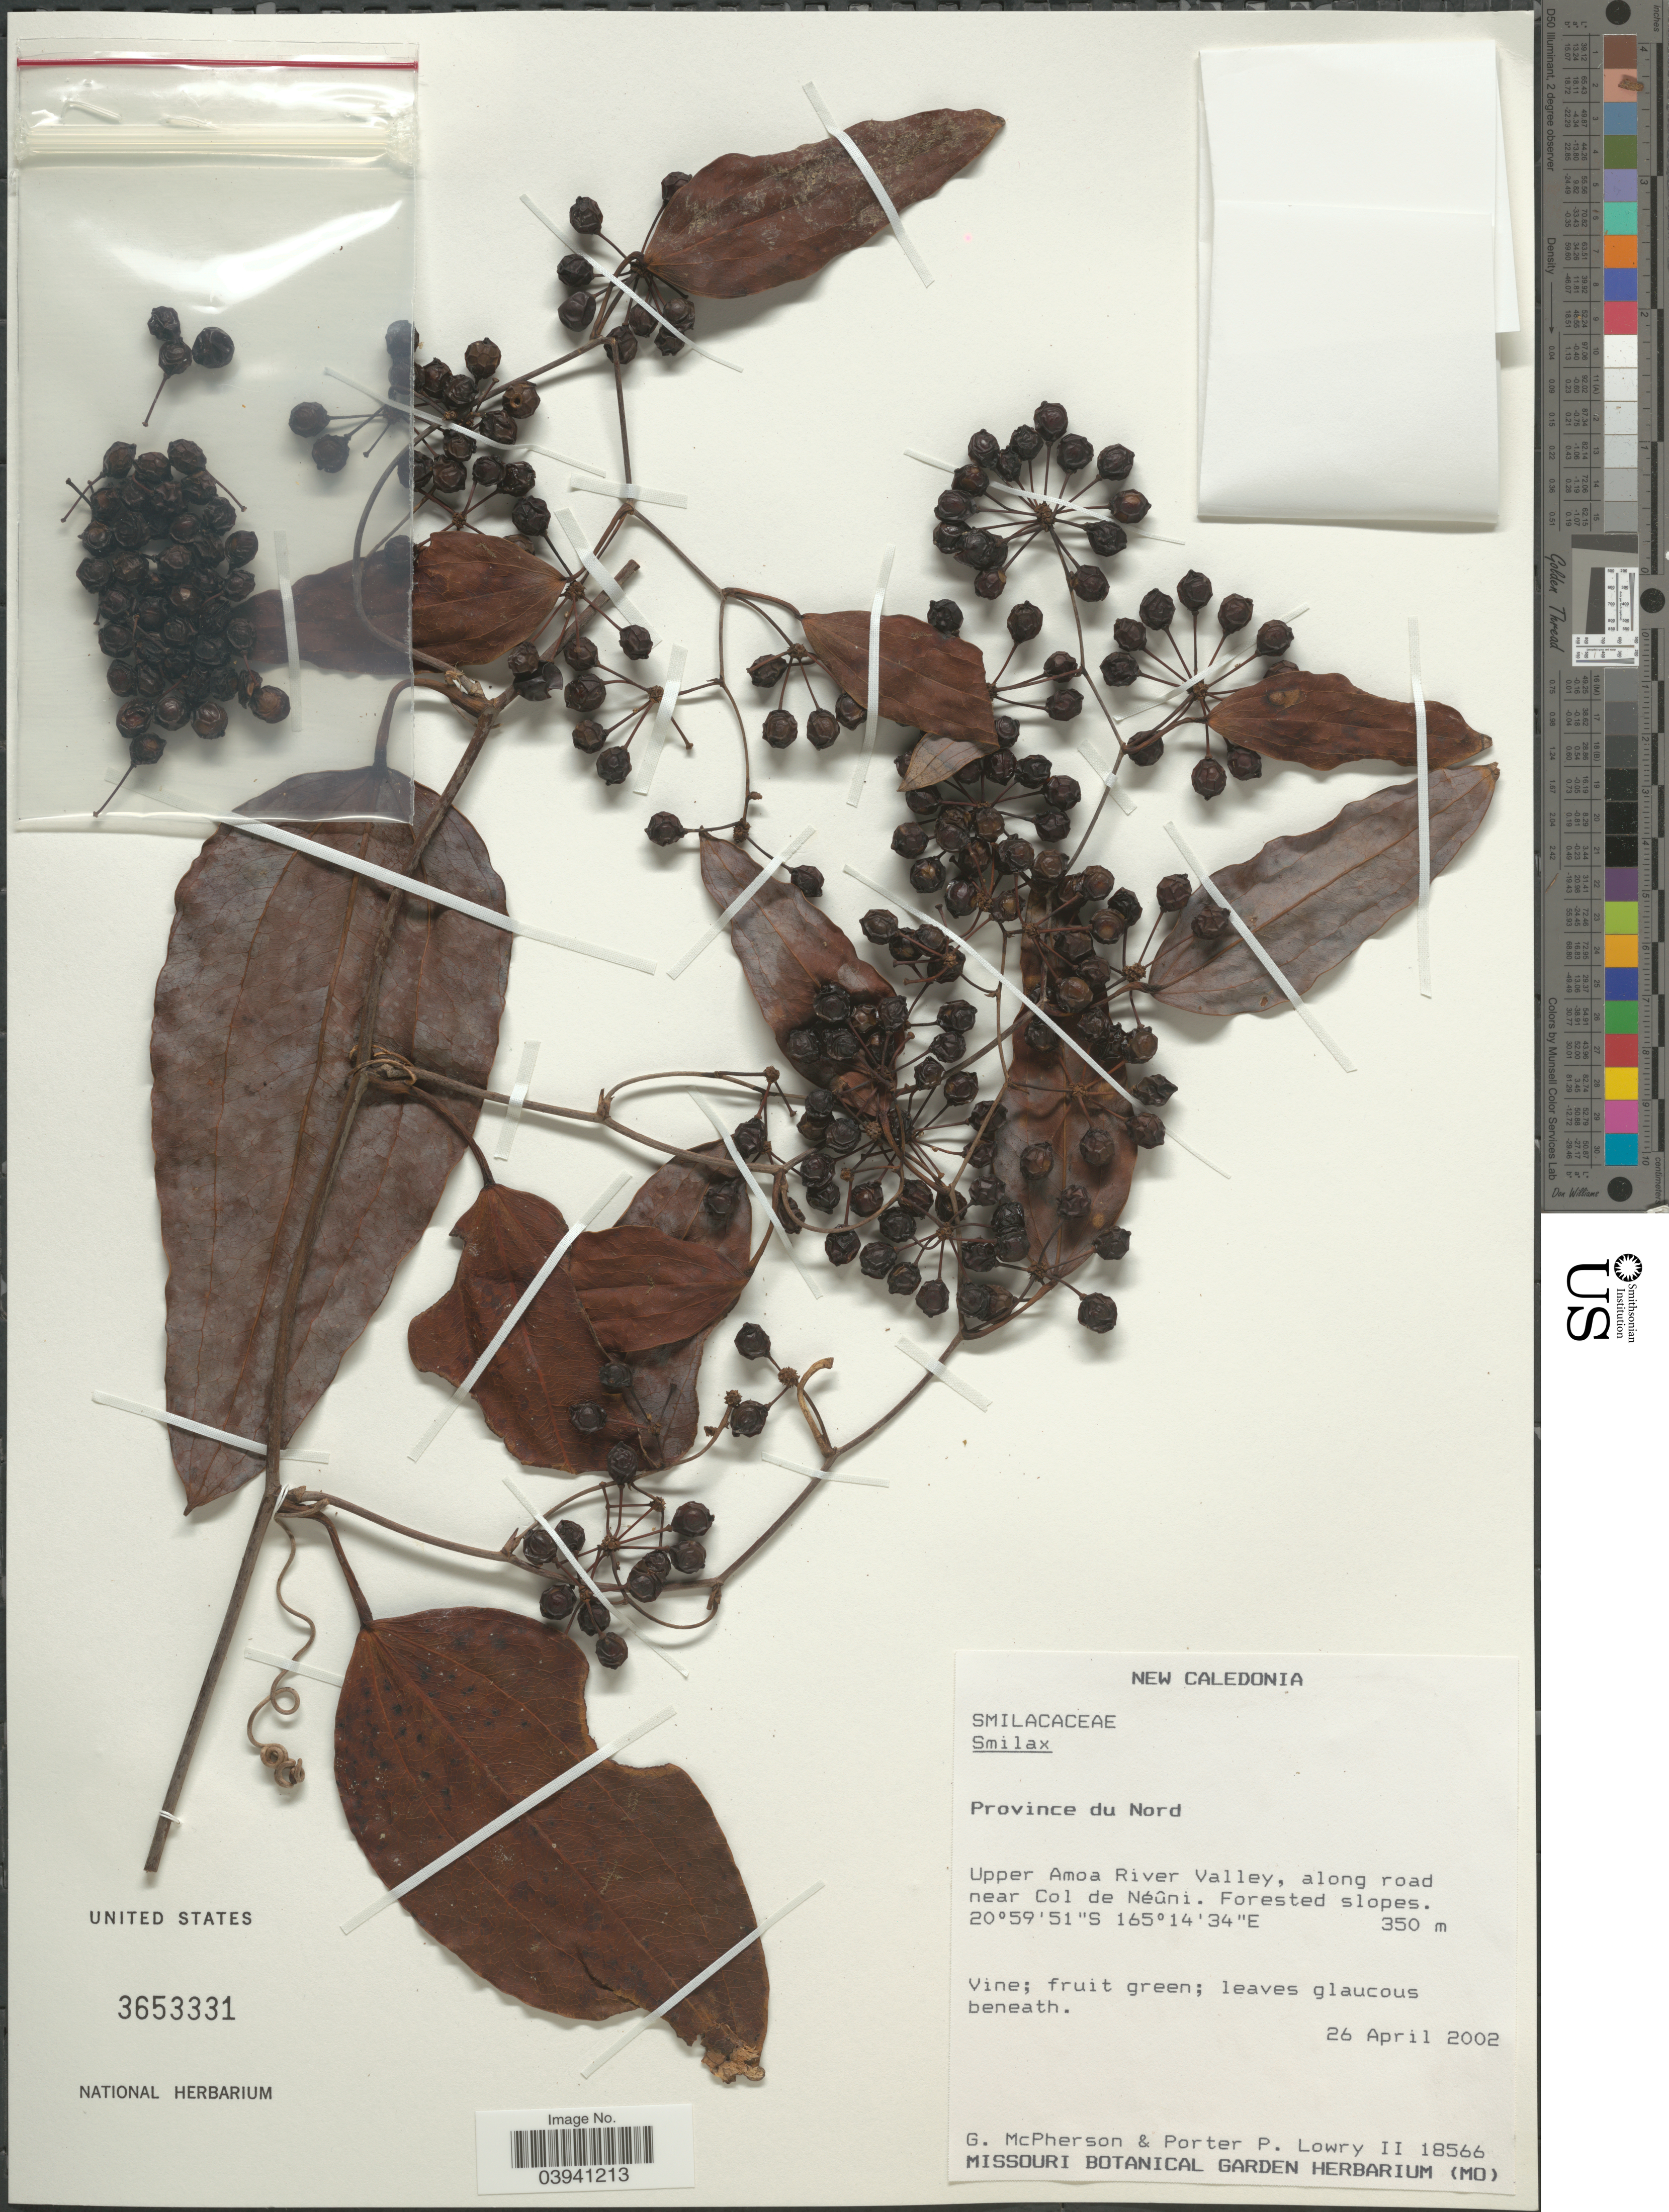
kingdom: Plantae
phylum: Tracheophyta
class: Liliopsida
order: Liliales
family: Smilacaceae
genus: Smilax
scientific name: Smilax sp.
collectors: G. McPherson & P. P. Lowry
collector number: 18566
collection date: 2002-04-26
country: New Caledonia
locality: Province du Nord. Upper Amoa River Valley, along road near Col de Néûni.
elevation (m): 350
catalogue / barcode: US 3653331